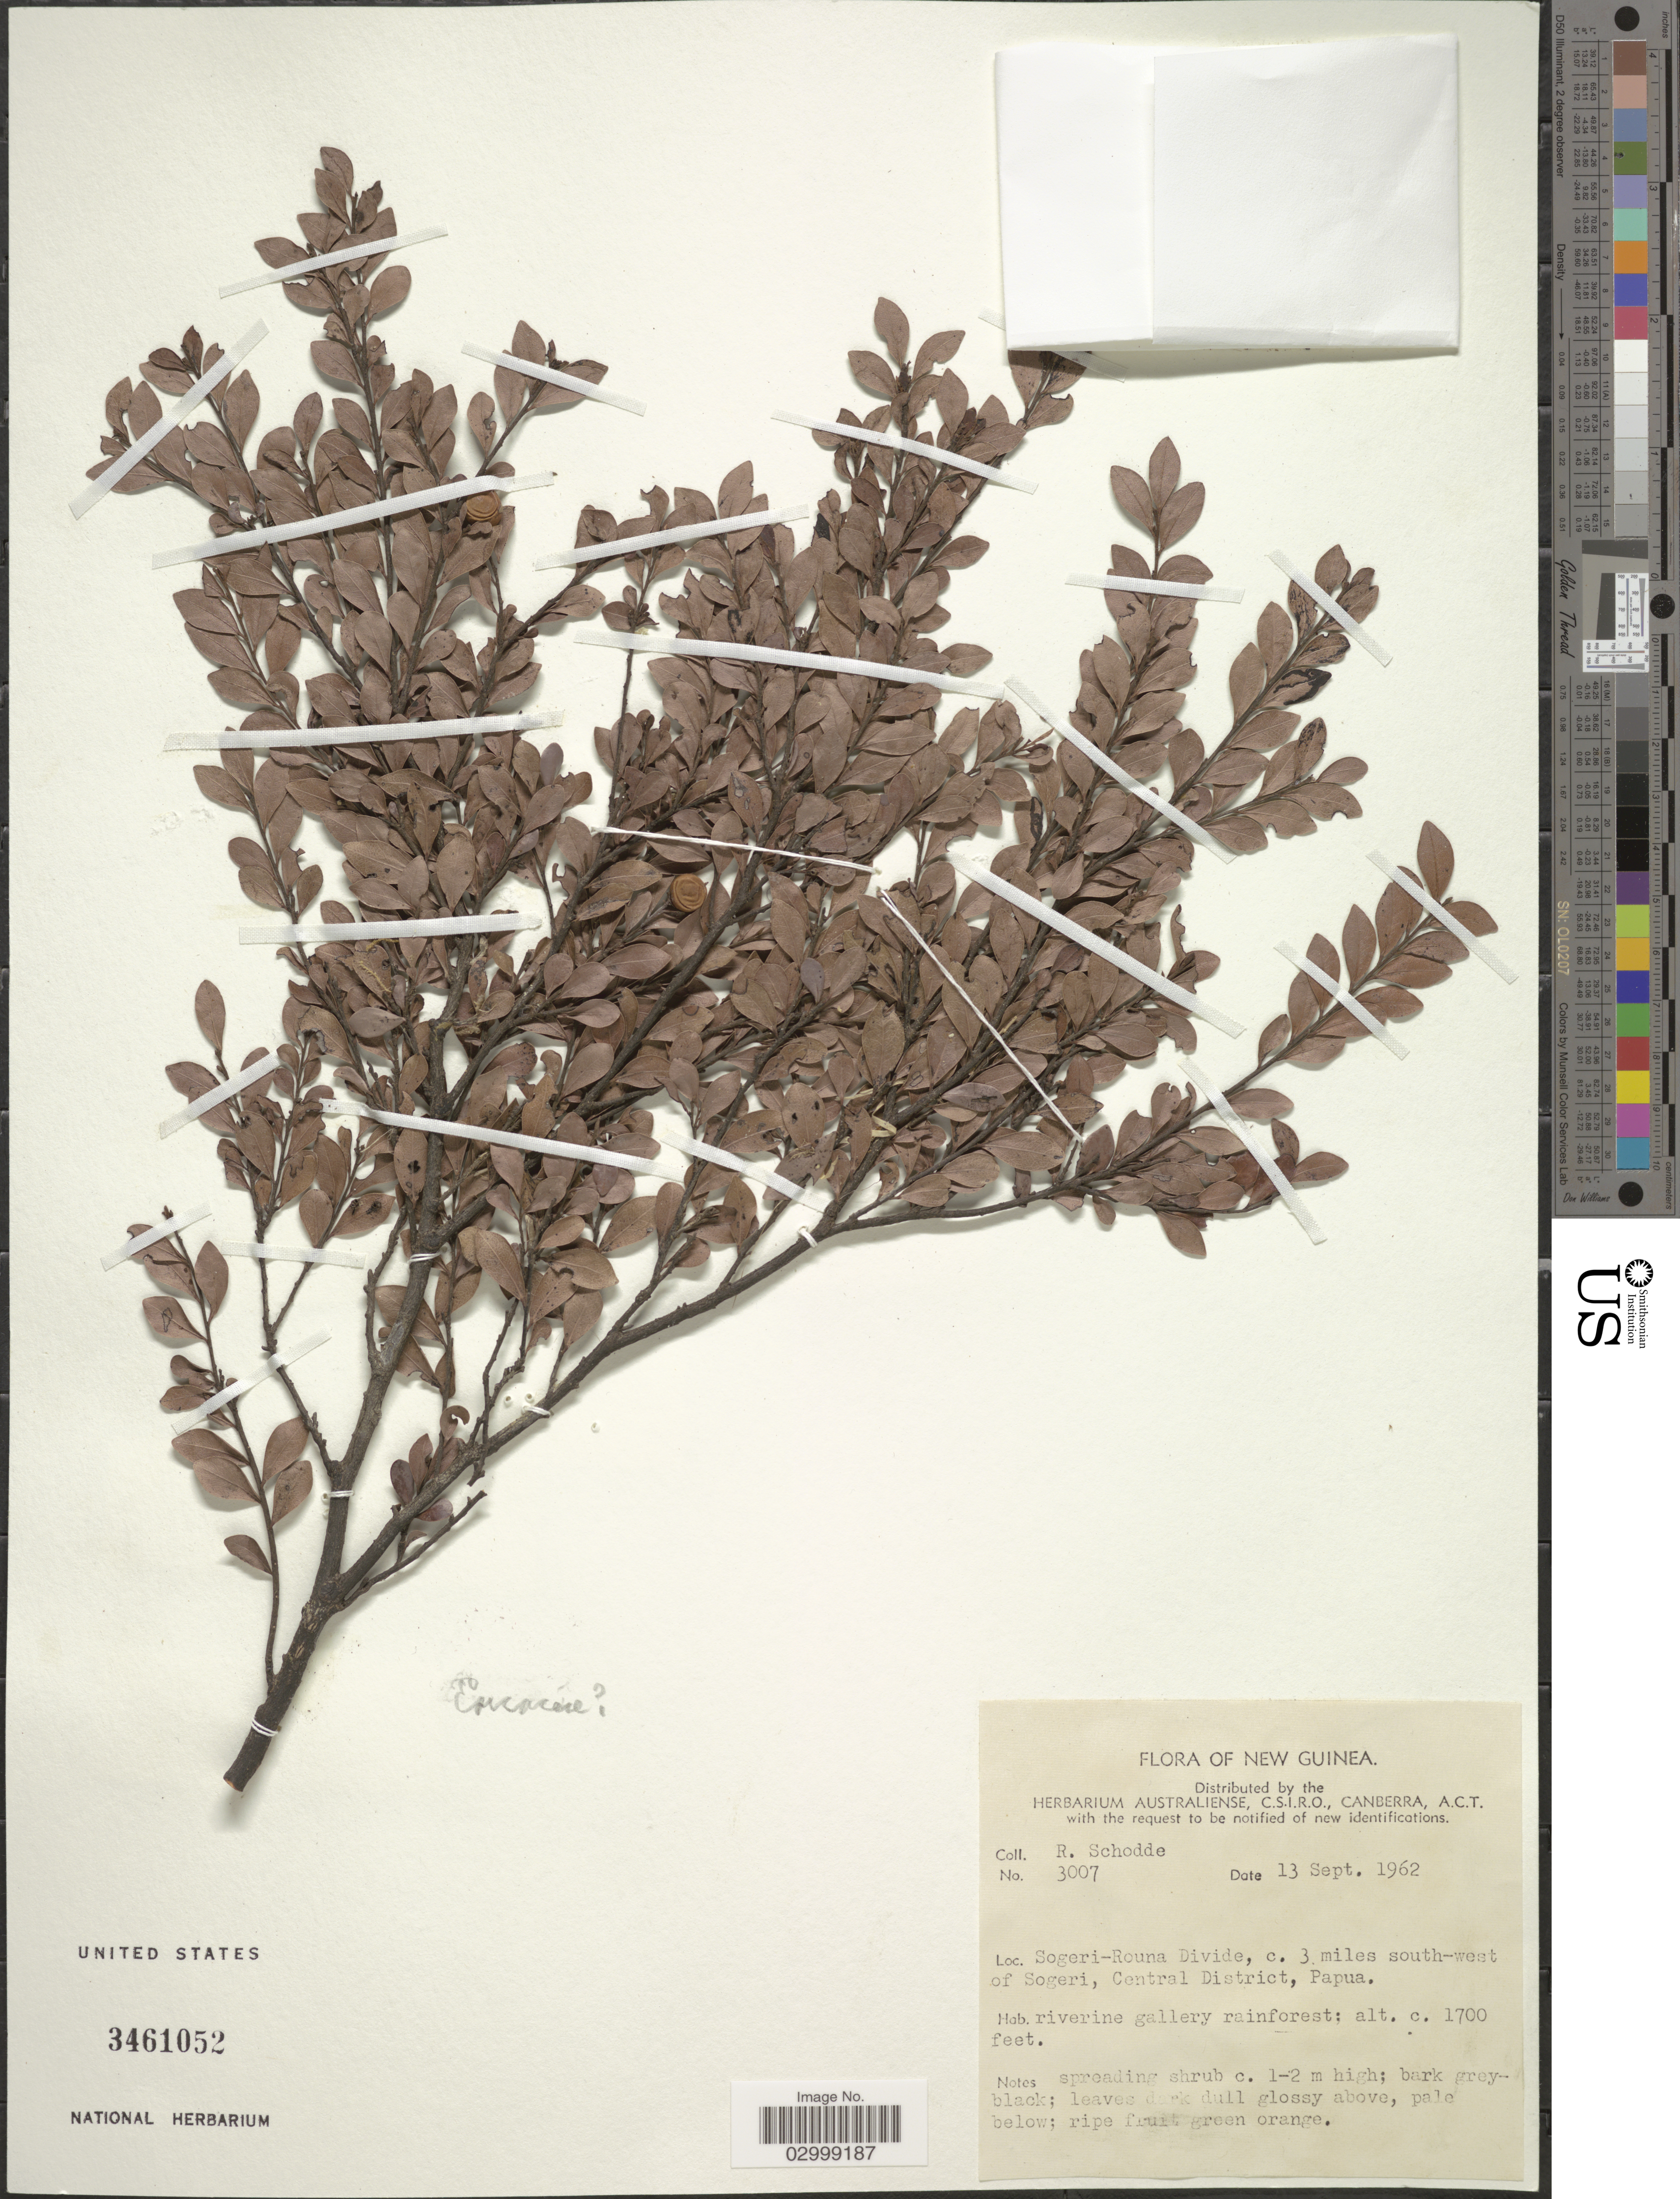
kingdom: Plantae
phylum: Tracheophyta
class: Magnoliopsida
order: Ericales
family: Ericaceae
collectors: R. Schodde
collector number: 3007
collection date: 1962-09-13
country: Papua New Guinea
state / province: Central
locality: Sogeri-Rouna Divide, c. 3 miles south-west of Sogeri, Central District, Papua.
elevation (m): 1700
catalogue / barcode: US 3461052